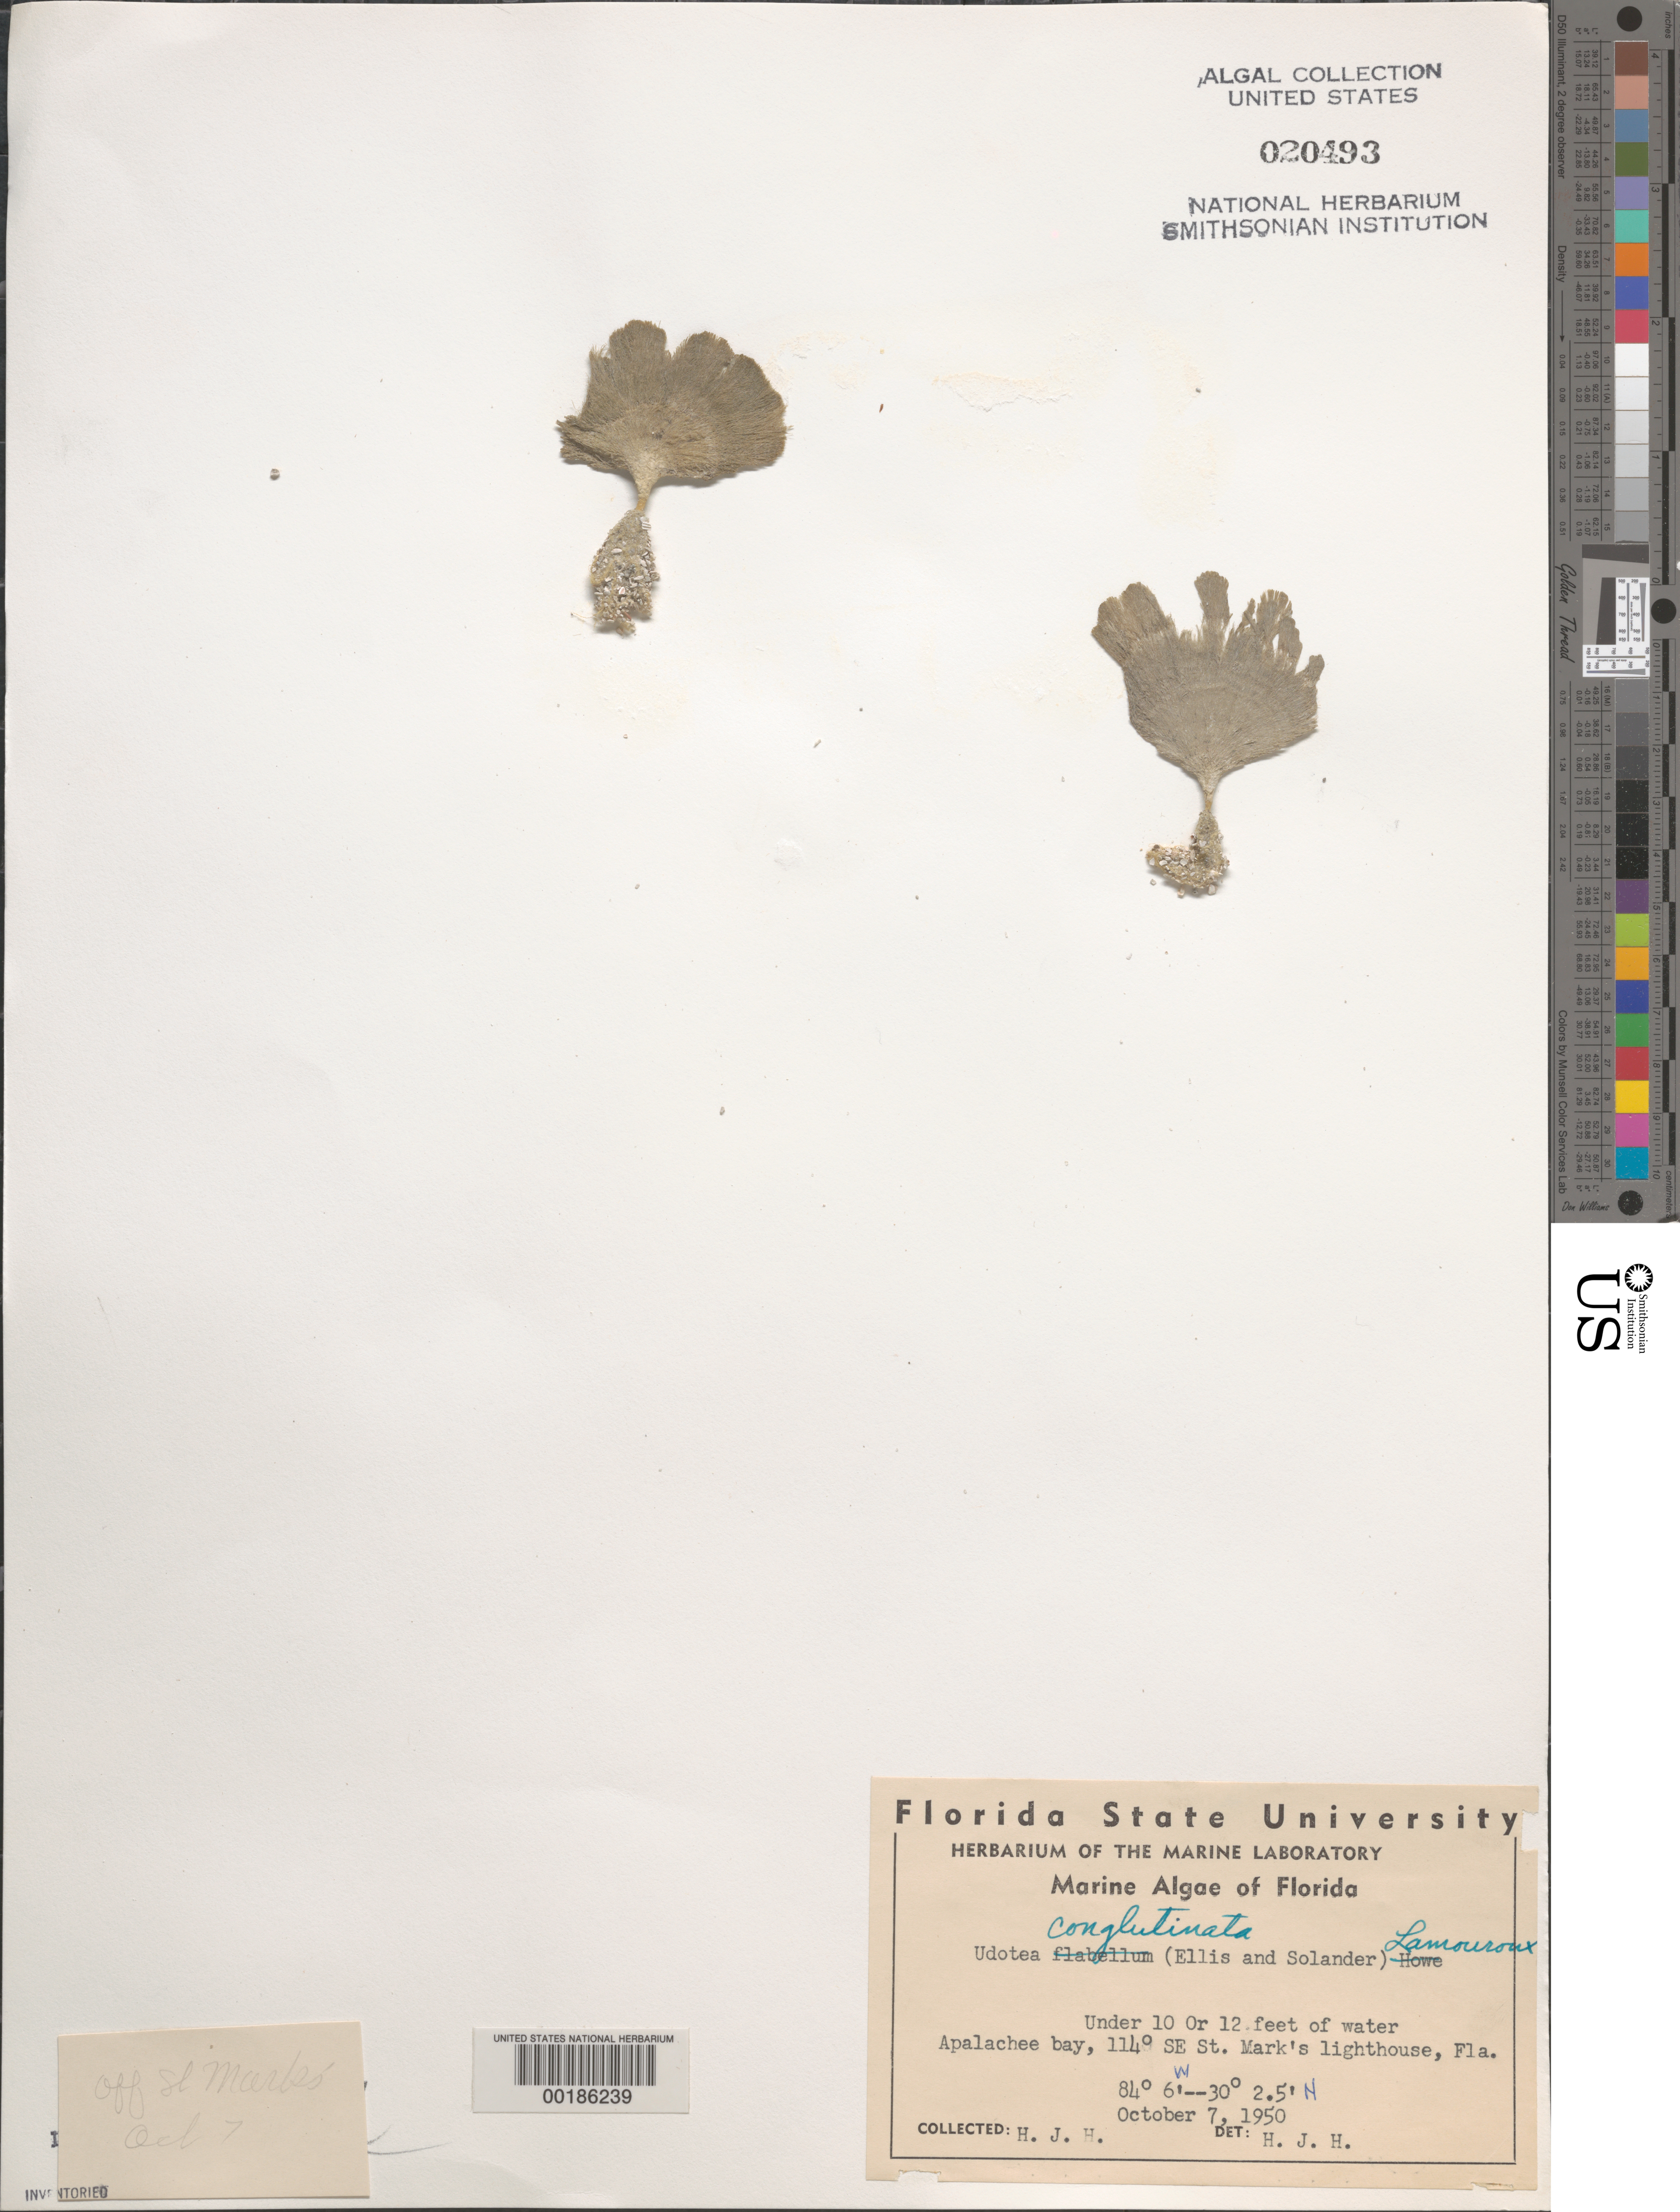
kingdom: Plantae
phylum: Chlorophyta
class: Ulvophyceae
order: Bryopsidales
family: Udoteaceae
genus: Udotea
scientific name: Udotea conglutinata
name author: (Ellis & Sol.) J.V.Lamouroux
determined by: Humm, Harold J.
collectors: H. J. Humm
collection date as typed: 07 Oct 1950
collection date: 1950-10-07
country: United States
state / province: Florida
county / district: Wakulla County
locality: Apalachee Bay, 114 degrees southeast of St. Marks Lighthouse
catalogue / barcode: US 20493